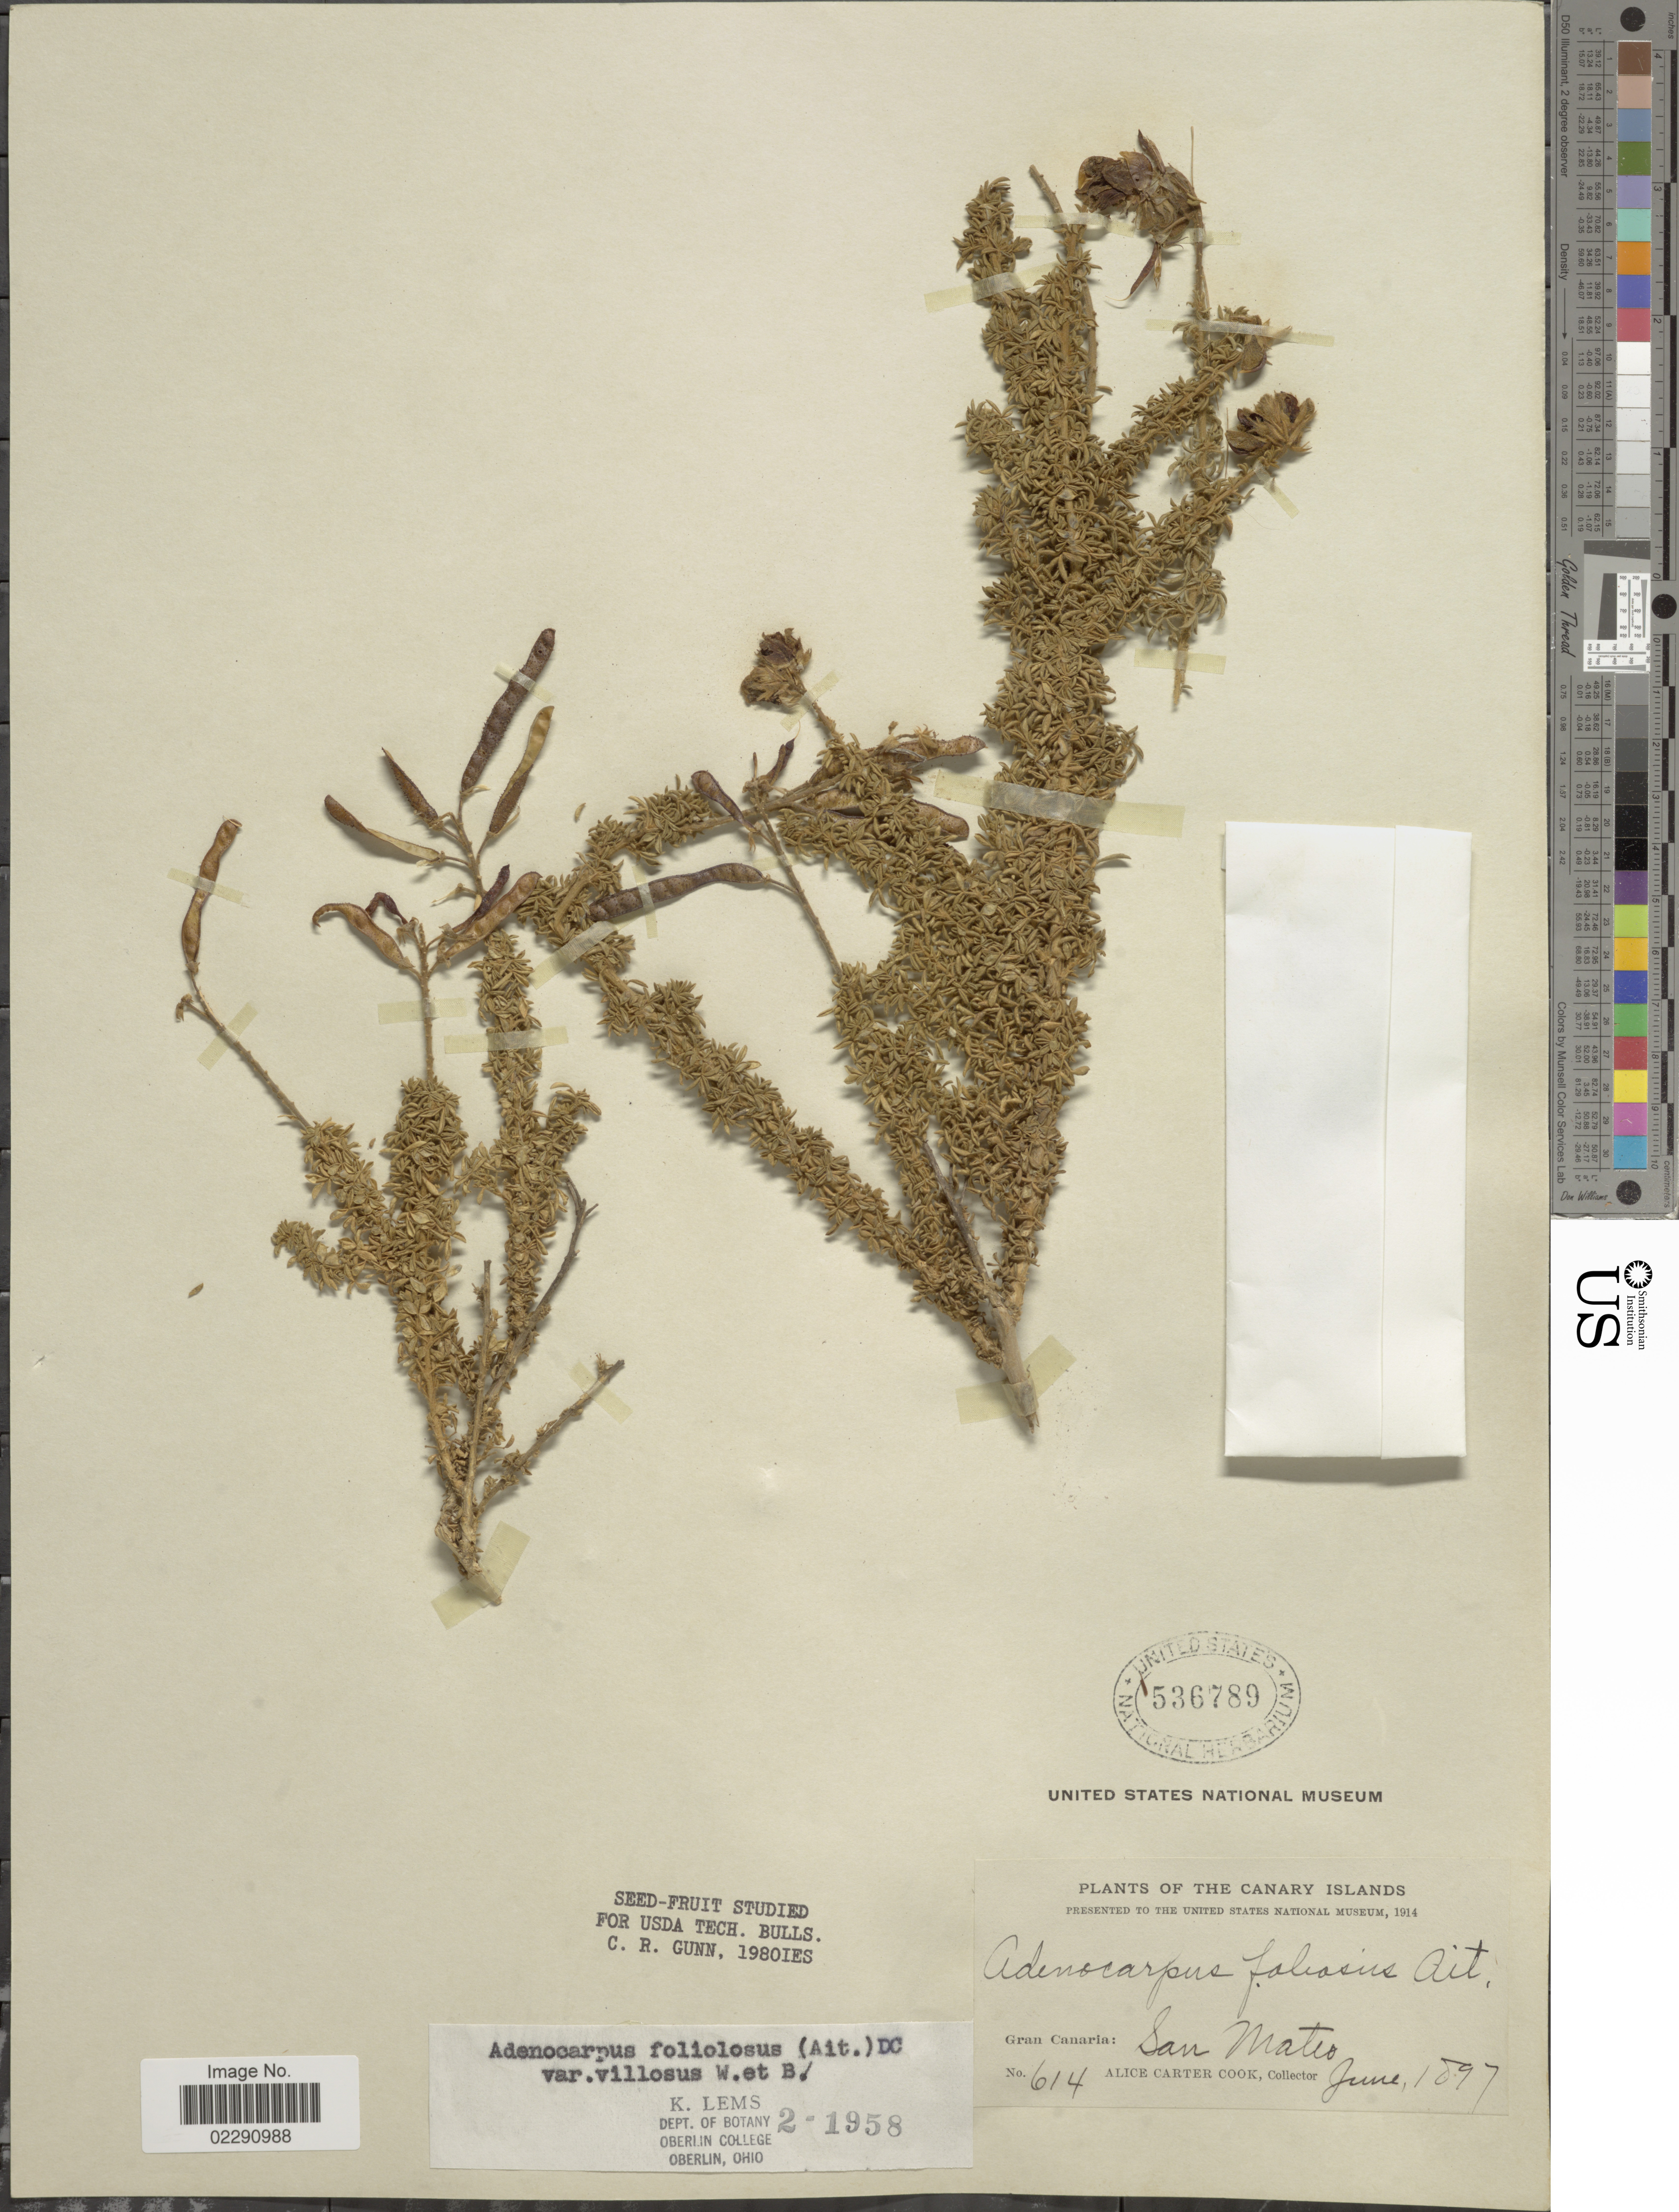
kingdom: Plantae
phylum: Tracheophyta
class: Magnoliopsida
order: Fabales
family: Fabaceae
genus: Adenocarpus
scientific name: Adenocarpus foliolosus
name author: DC.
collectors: Alice C. Cook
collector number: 614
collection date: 1897-06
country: Spain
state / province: Canarias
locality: Canary Islands, Gran Canaria, San Mateo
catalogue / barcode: US 536789